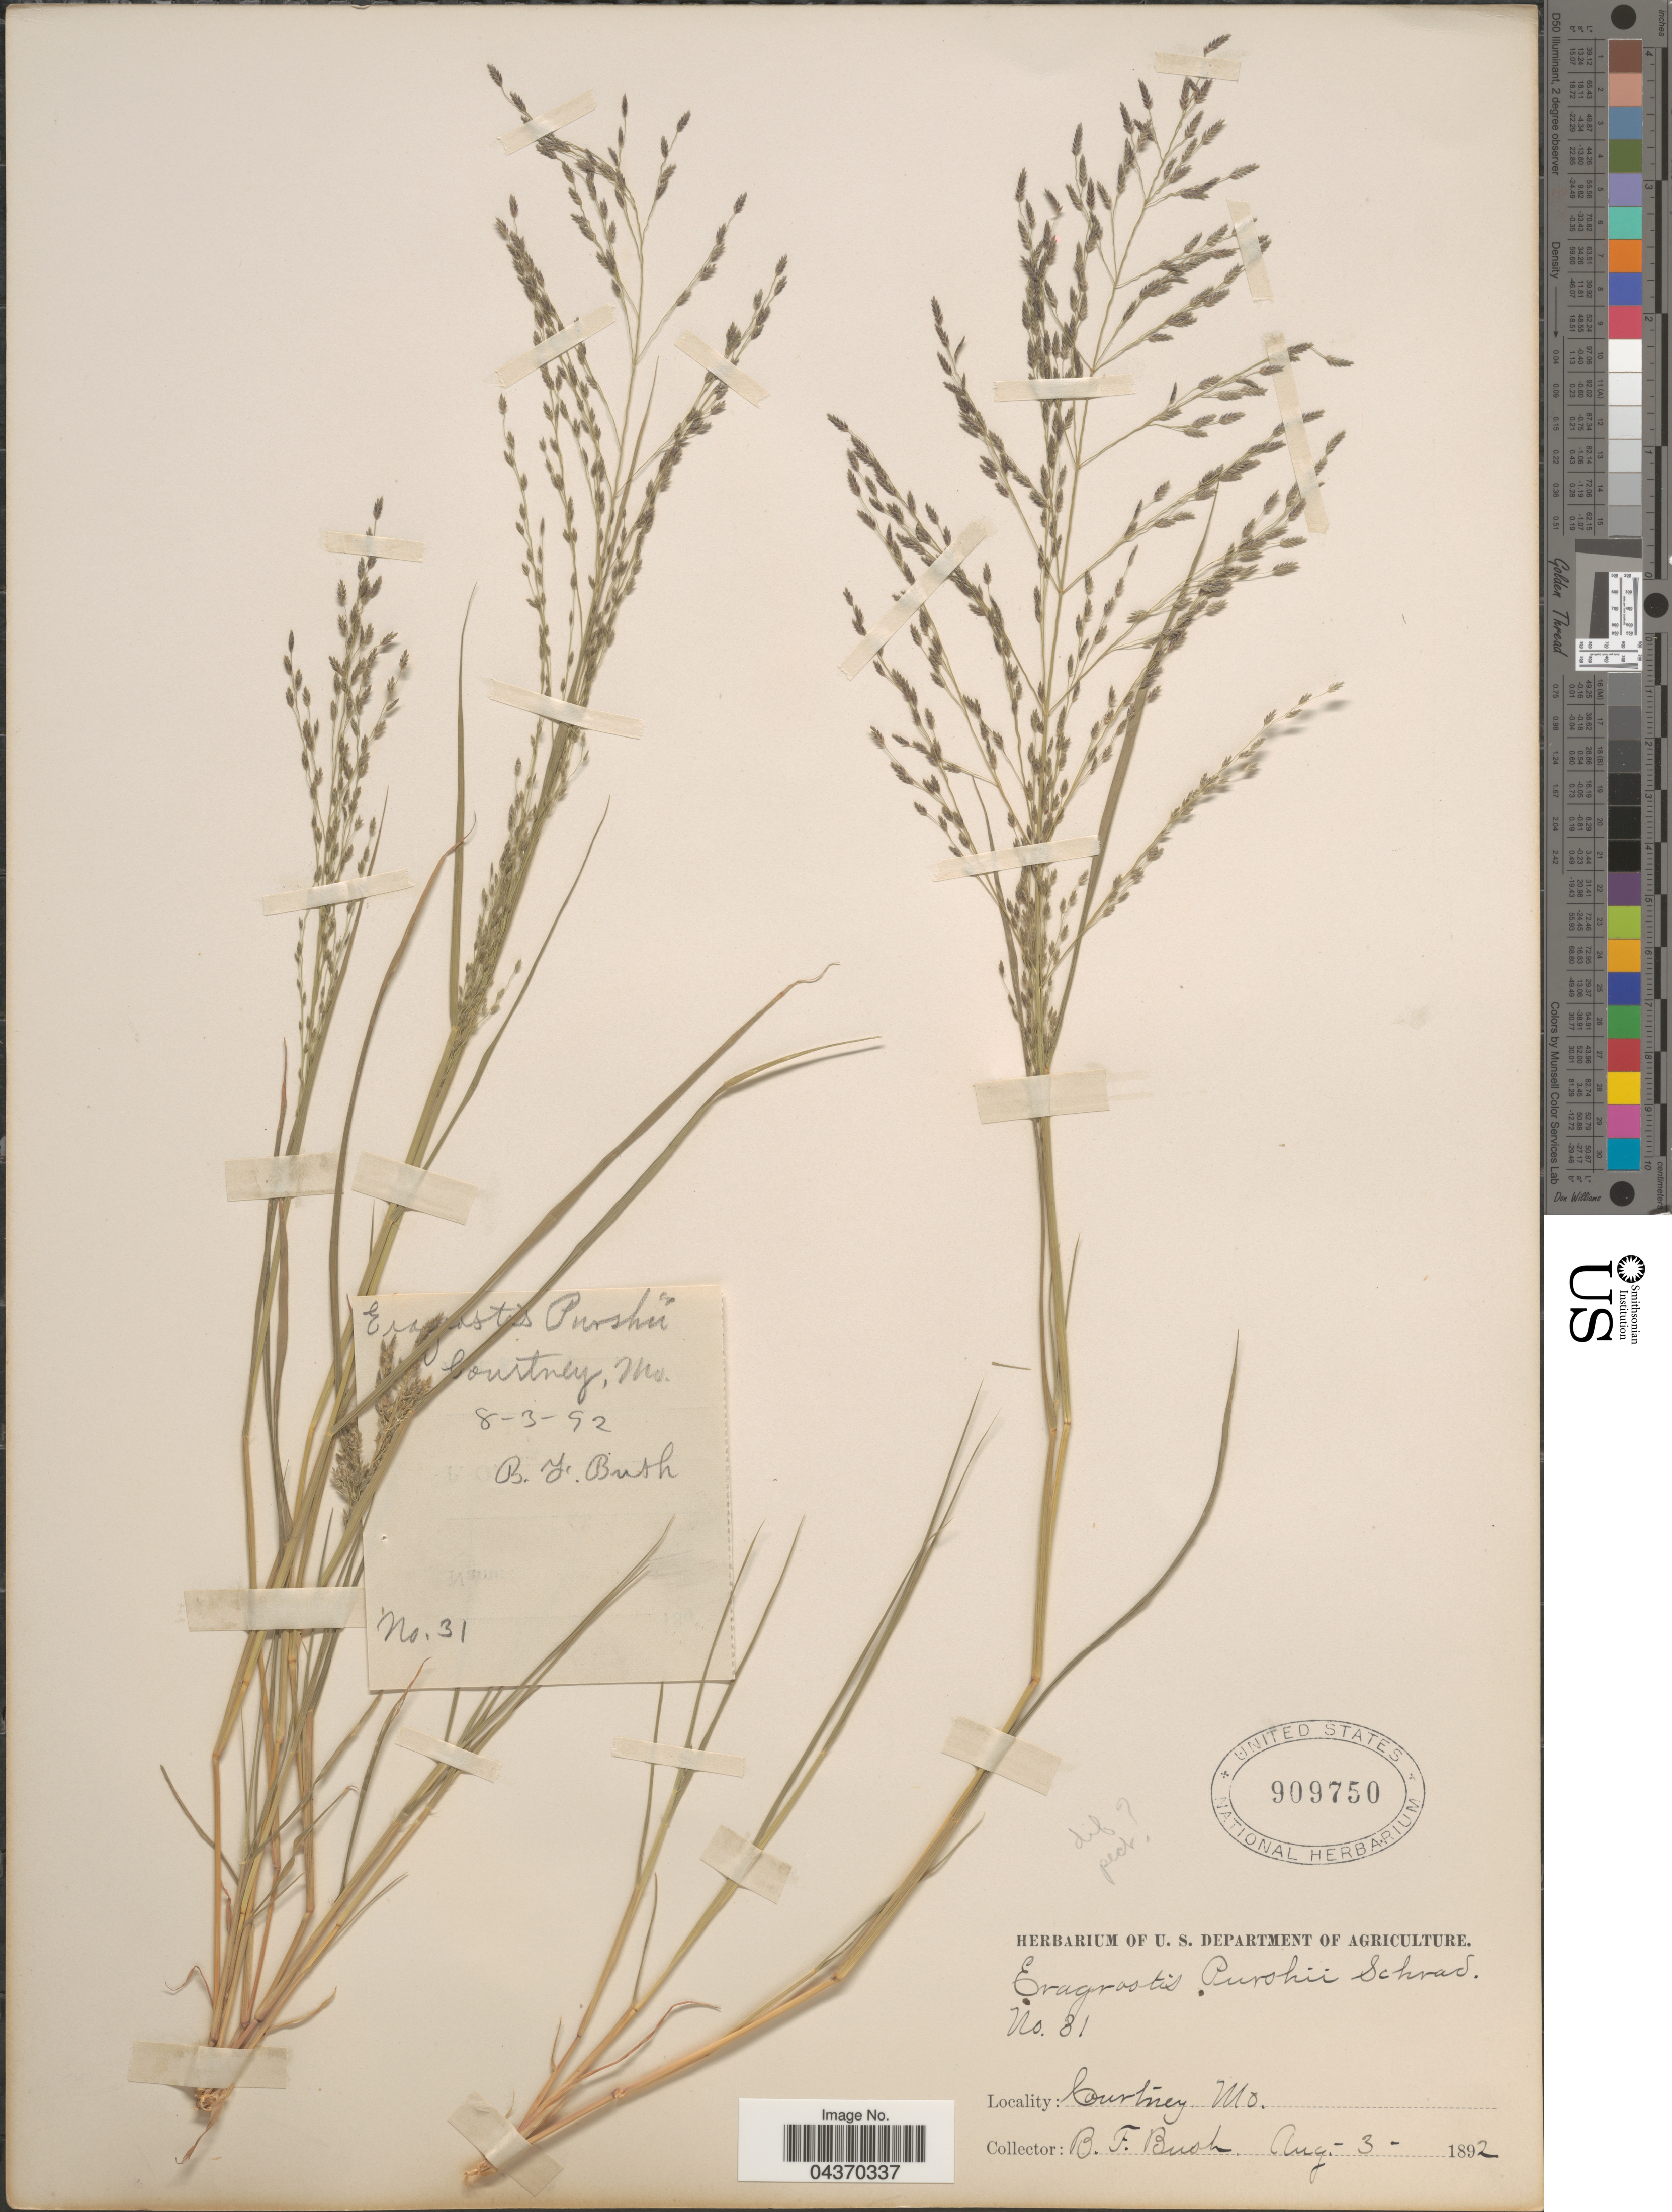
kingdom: Plantae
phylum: Tracheophyta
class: Liliopsida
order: Poales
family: Poaceae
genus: Eragrostis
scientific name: Eragrostis pectinacea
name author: (Michx.) Nees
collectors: B. F. Bush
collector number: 81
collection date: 1892-08-03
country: United States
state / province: Missouri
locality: Courtney.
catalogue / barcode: US 909750